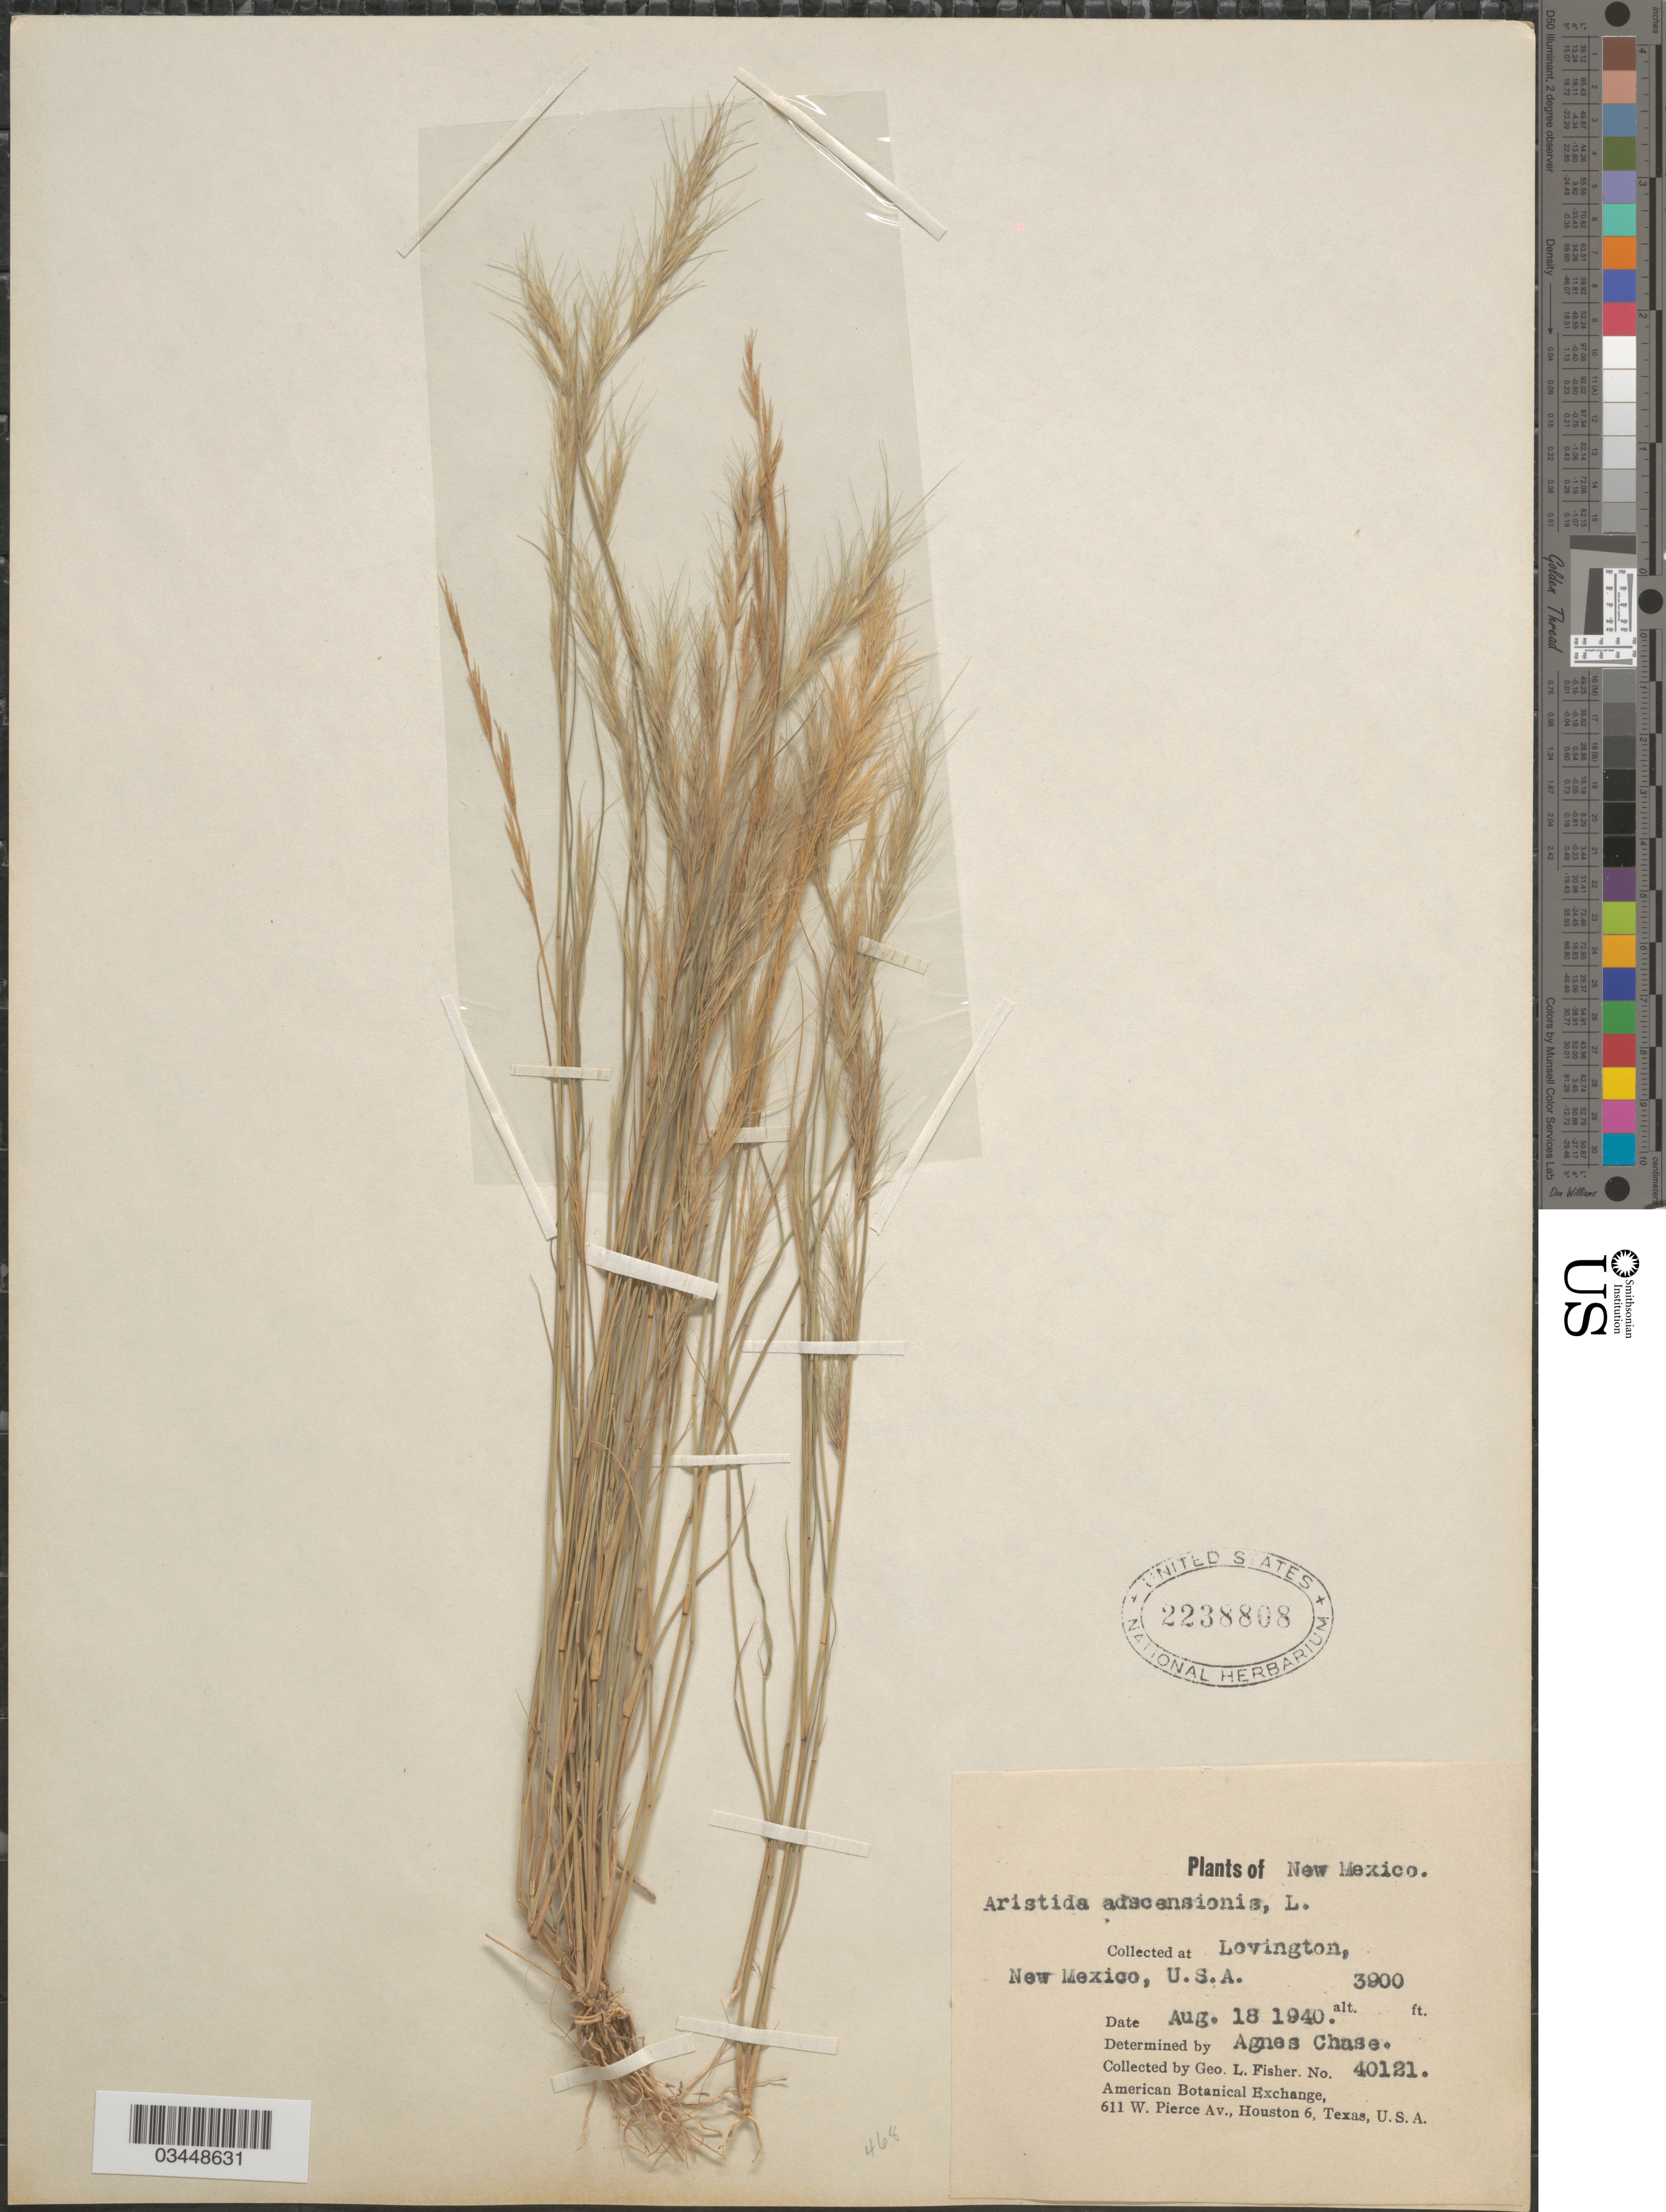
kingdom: Plantae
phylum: Tracheophyta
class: Liliopsida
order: Poales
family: Poaceae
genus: Aristida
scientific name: Aristida adscensionis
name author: L.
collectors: G. L. Fisher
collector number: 40121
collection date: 1940-08-18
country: United States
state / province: New Mexico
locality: Lovington.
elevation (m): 1189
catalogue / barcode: US 2238808